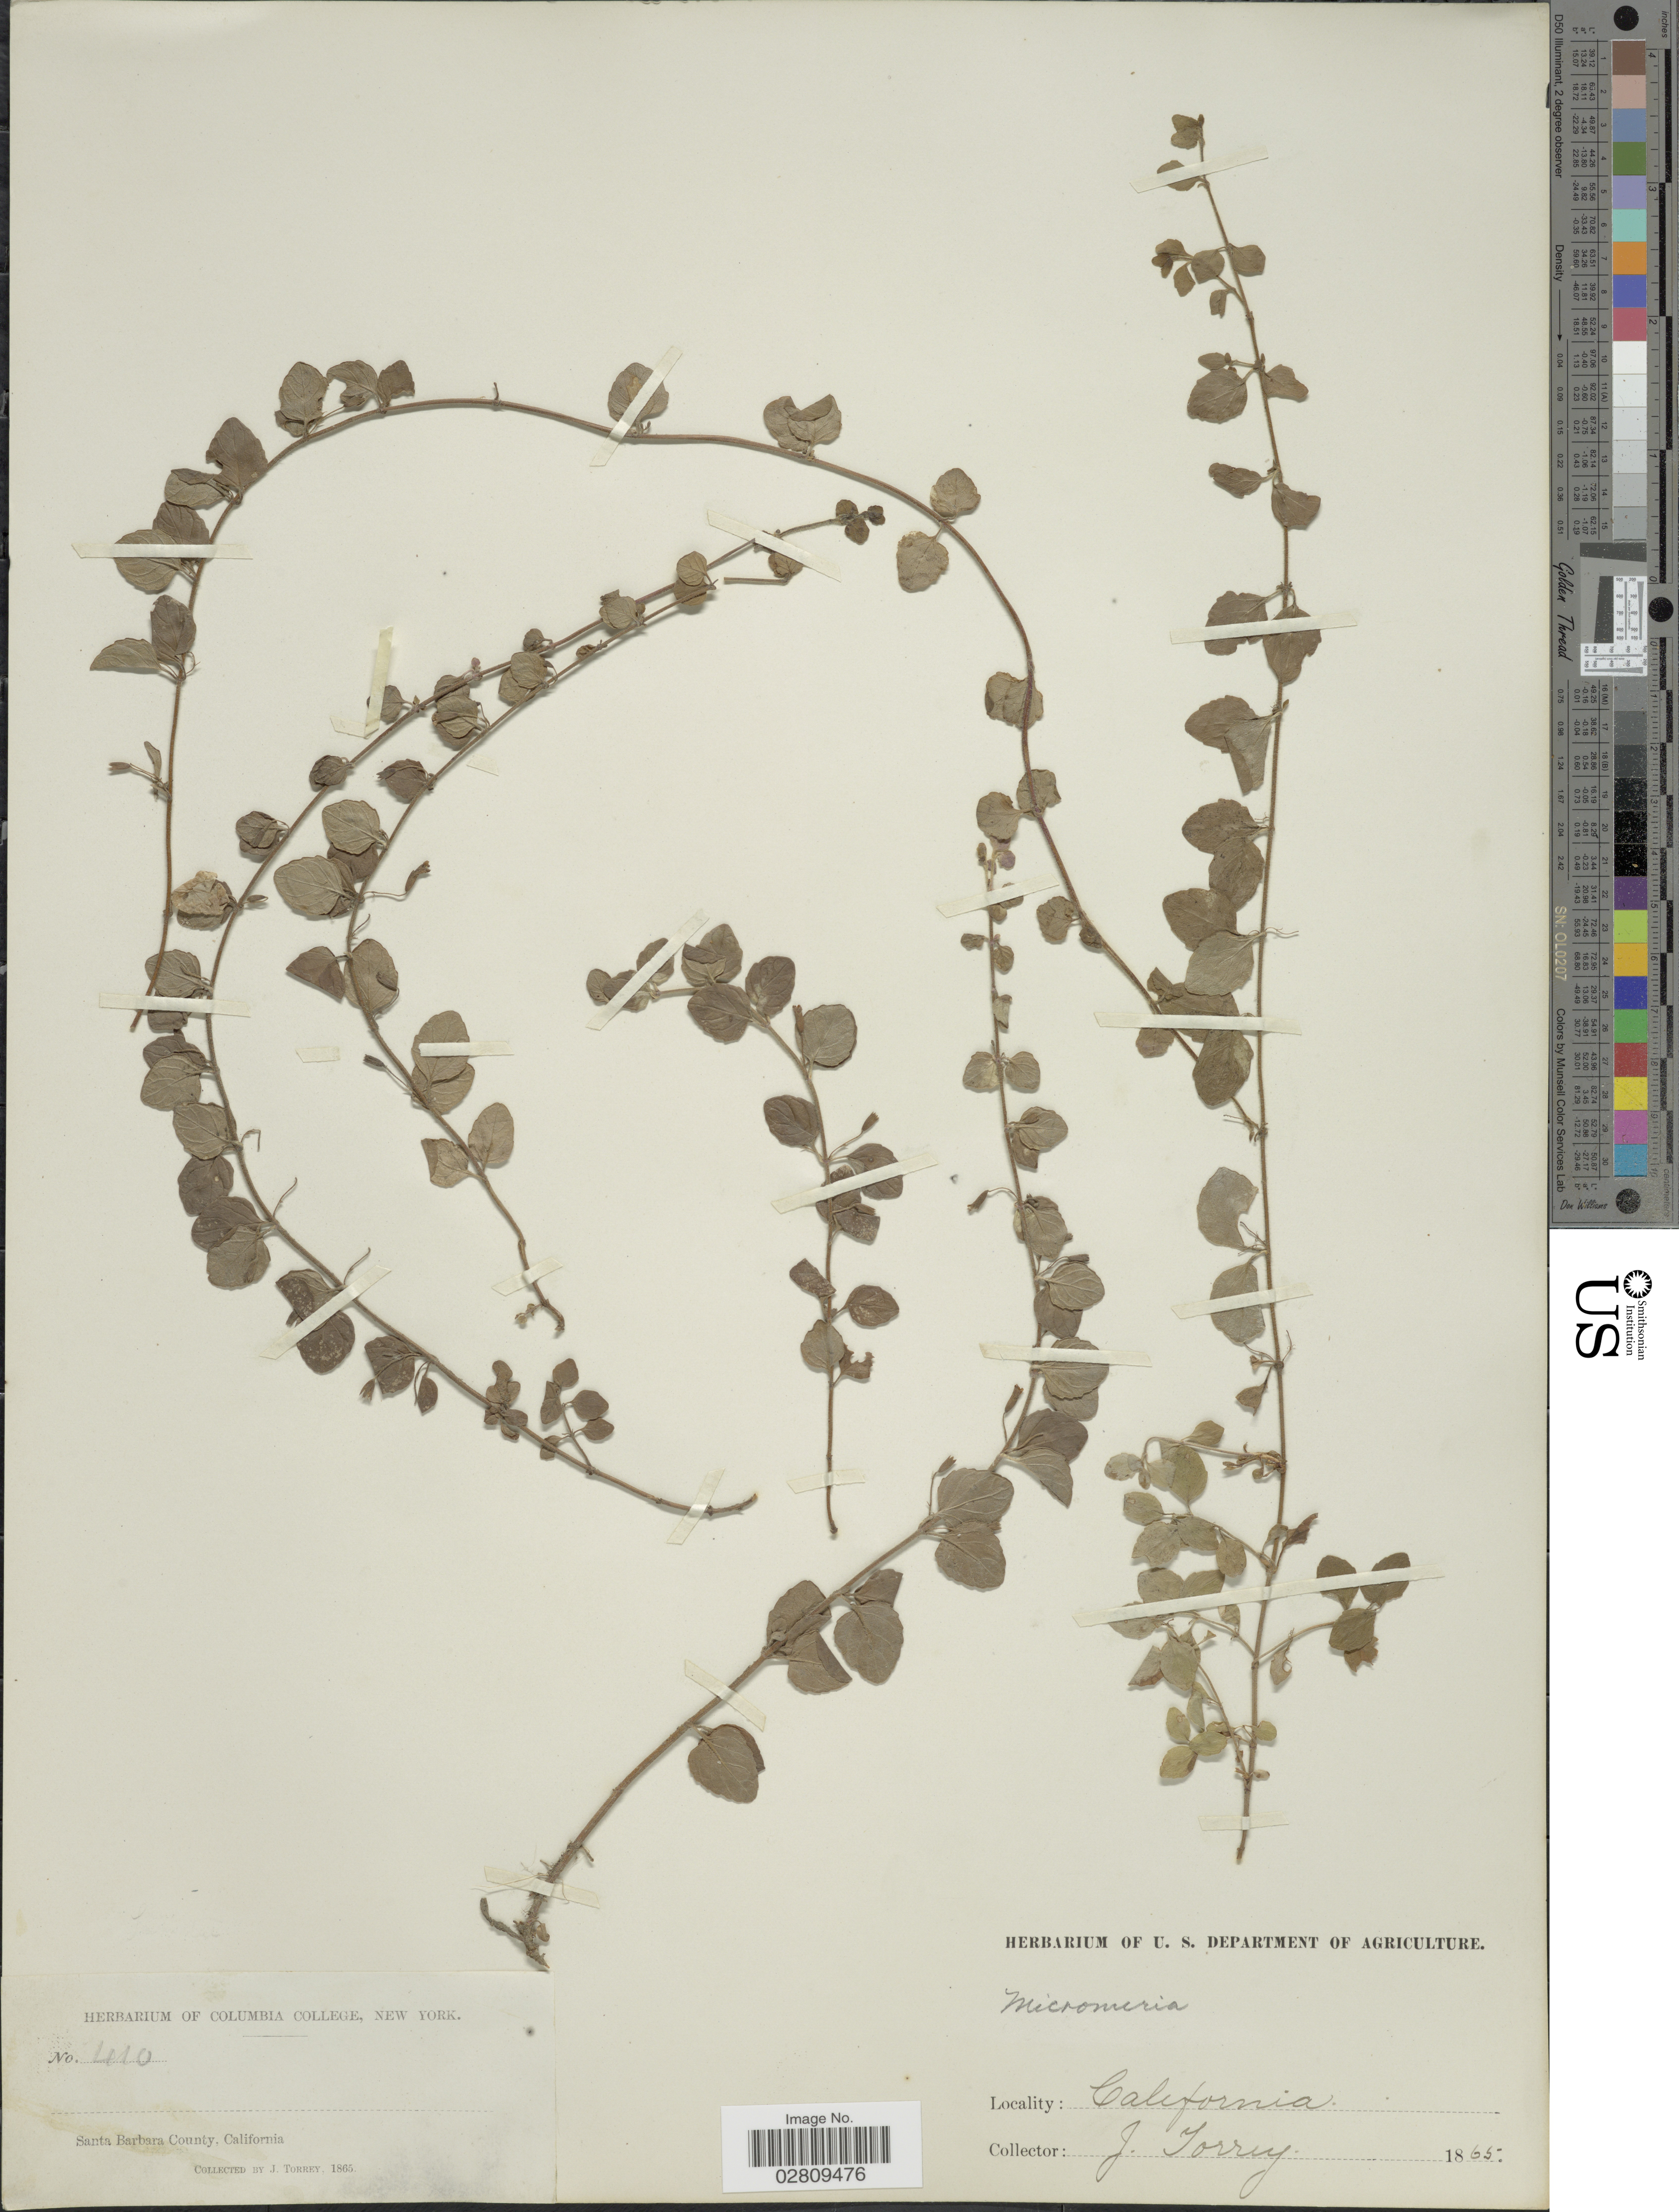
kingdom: Plantae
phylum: Tracheophyta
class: Magnoliopsida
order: Lamiales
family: Lamiaceae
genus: Micromeria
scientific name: Micromeria douglasii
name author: Benth.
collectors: J. Torrey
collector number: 410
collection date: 1865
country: United States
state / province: California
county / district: Santa Barbara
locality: Santa Barbara County.